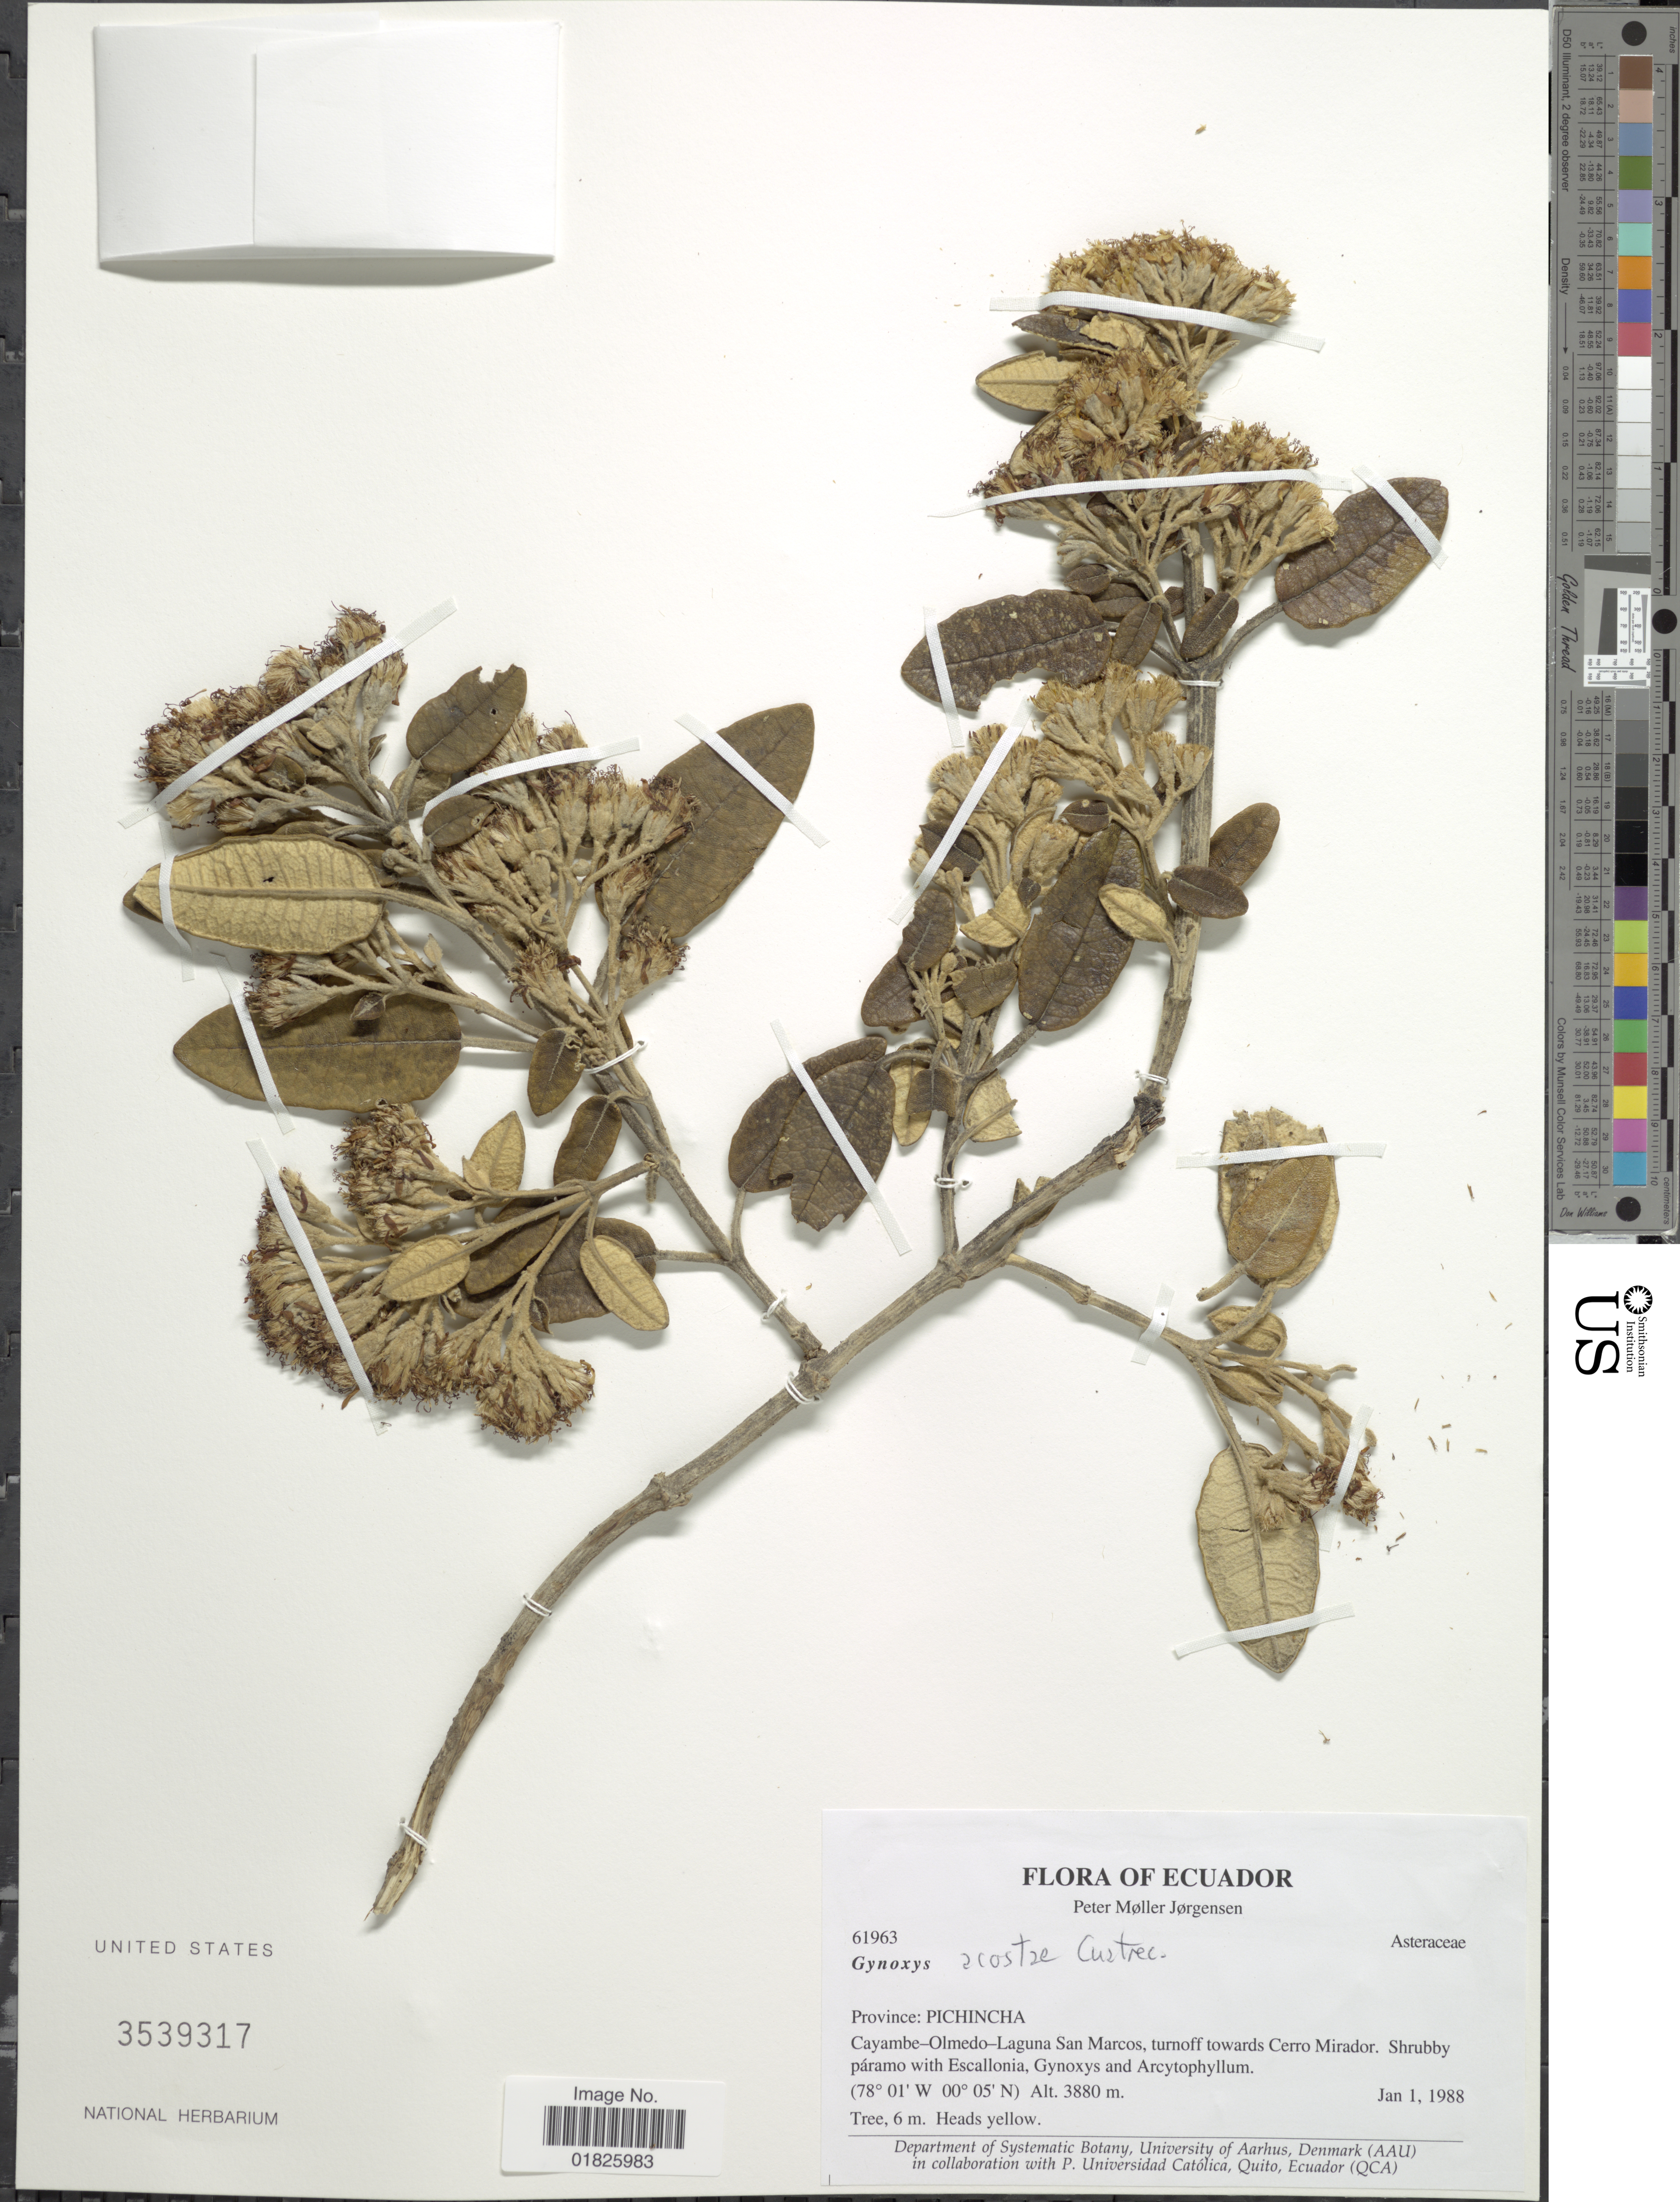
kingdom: Plantae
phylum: Tracheophyta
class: Magnoliopsida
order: Asterales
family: Asteraceae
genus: Gynoxys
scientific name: Gynoxys acostae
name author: Cuatrec.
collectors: P. M. Jørgensen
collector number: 61963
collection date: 1988-01-01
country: Ecuador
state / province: Pichincha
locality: Cayambe-Olmedo-Lagunas San Marcos, turnoff towards Cerro Mirador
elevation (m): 3880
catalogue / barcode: US 3539317